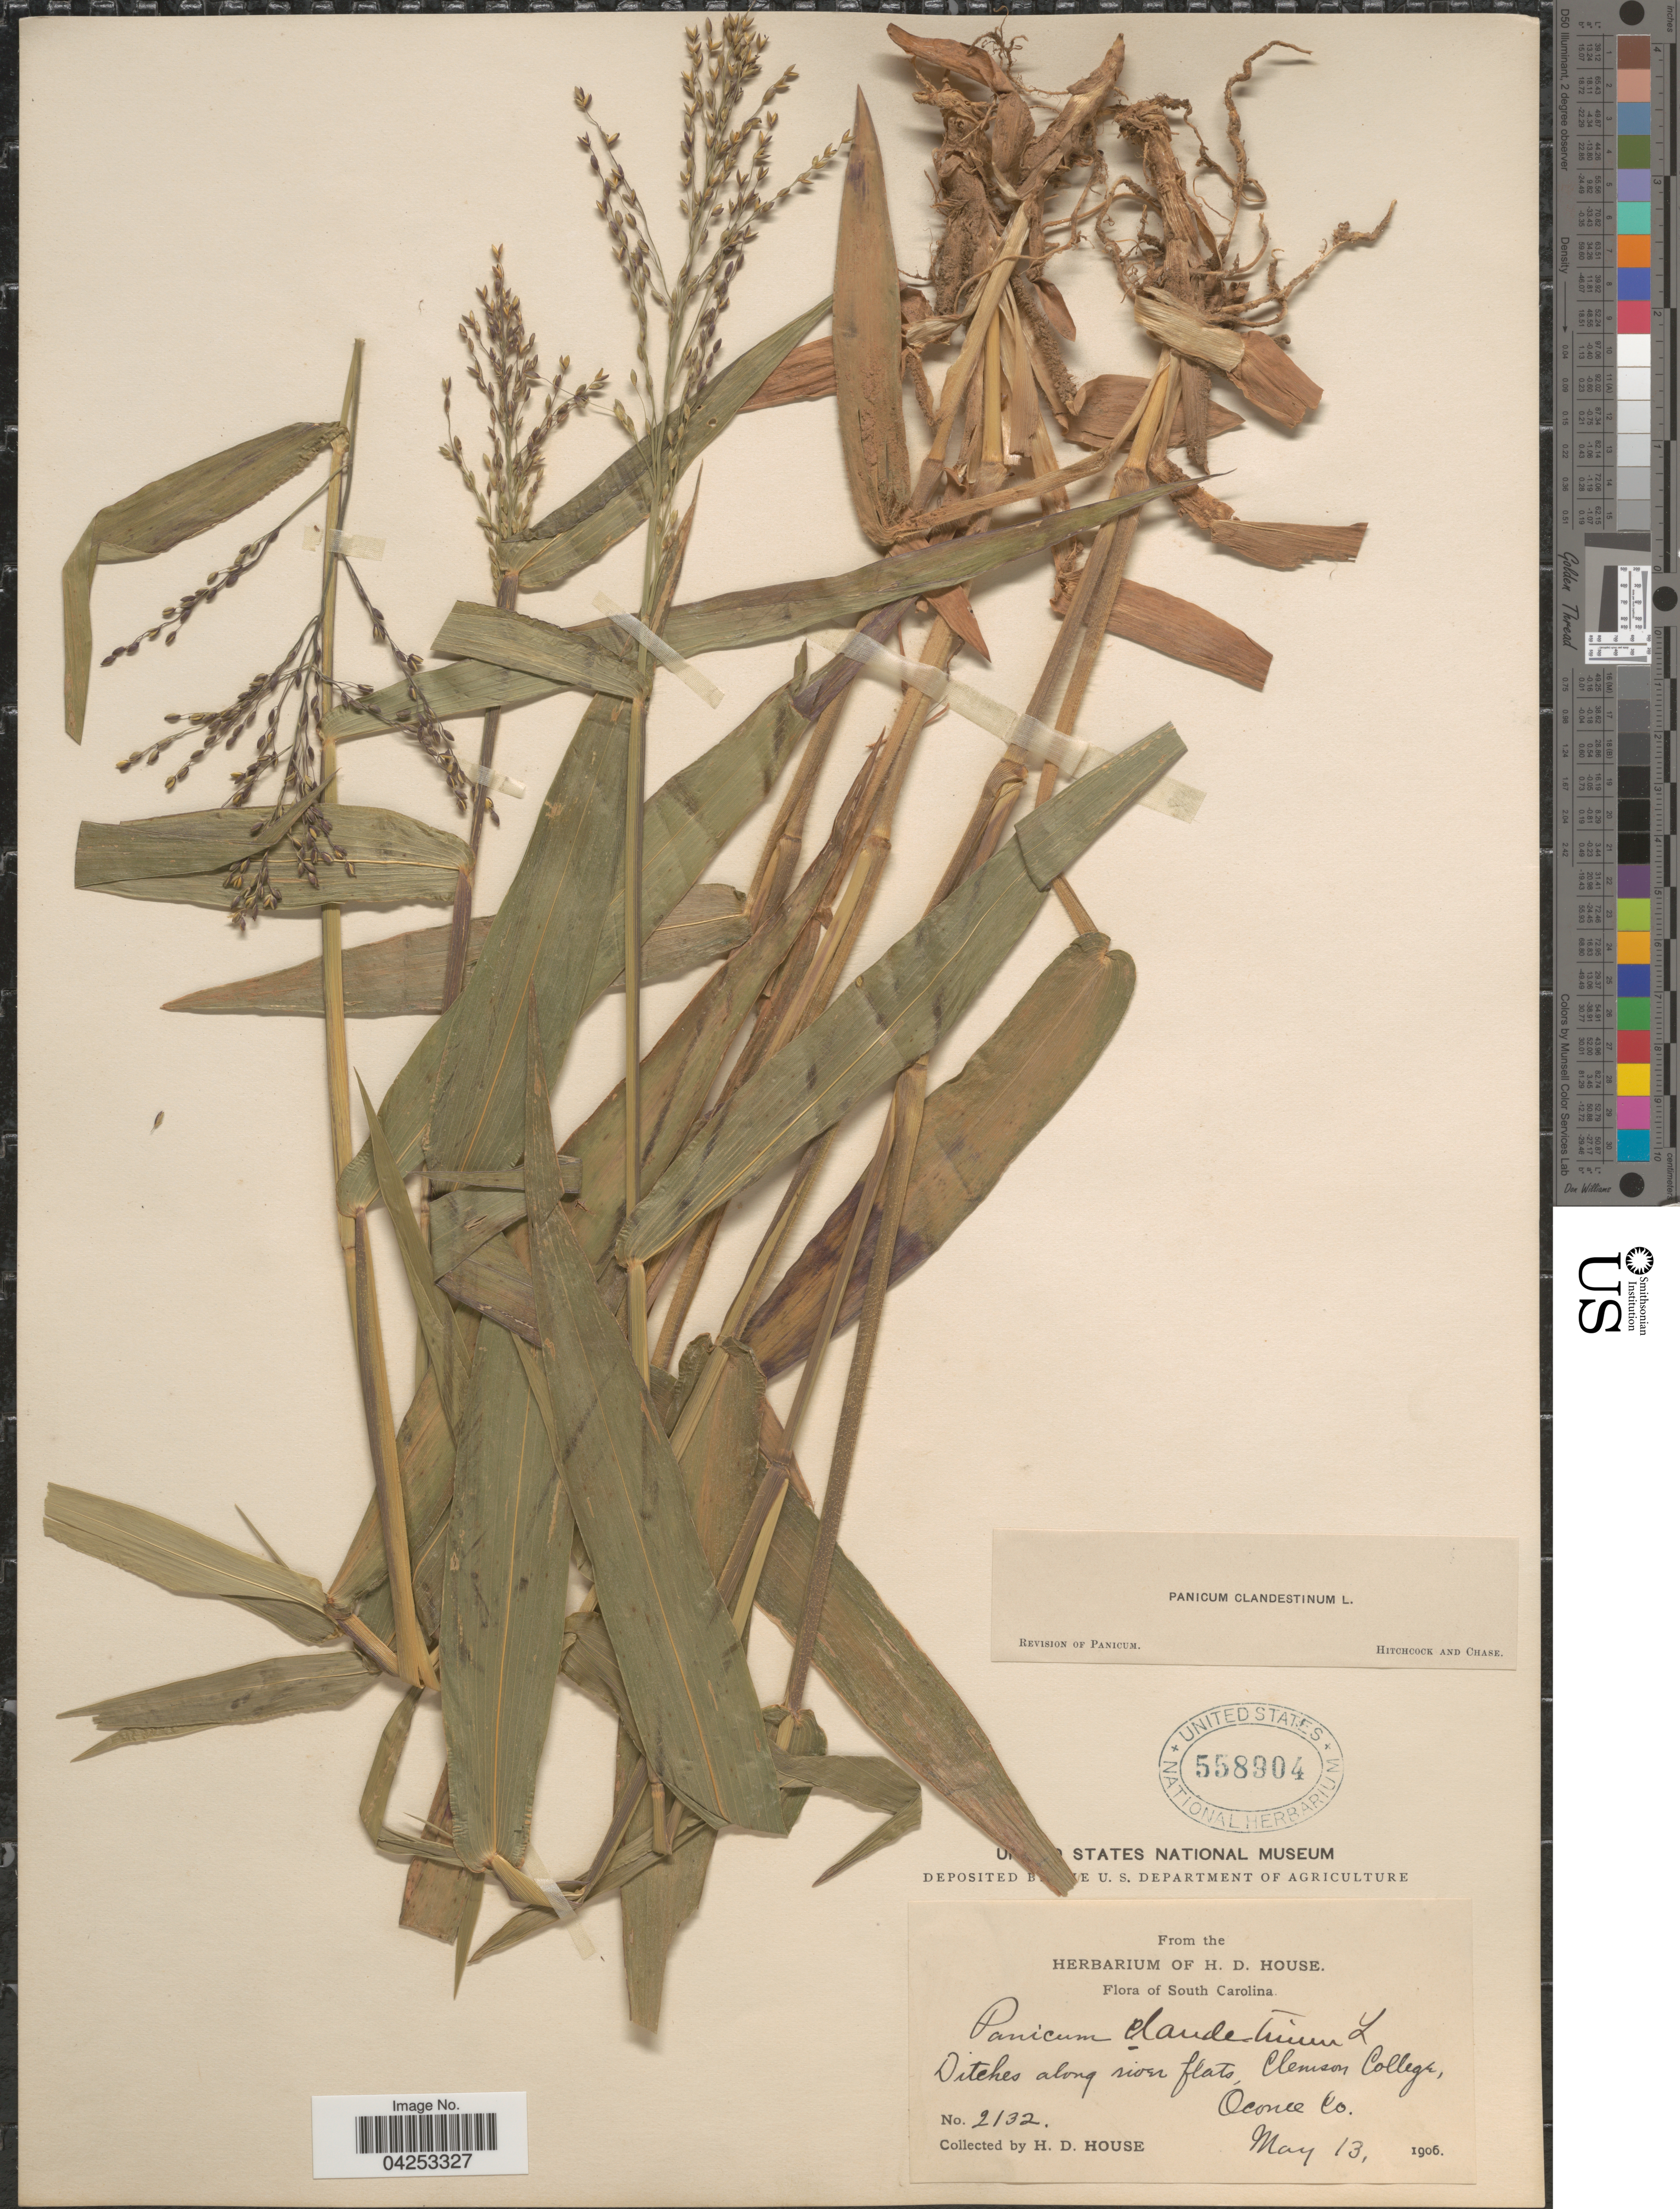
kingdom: Plantae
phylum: Tracheophyta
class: Liliopsida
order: Poales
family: Poaceae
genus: Dichanthelium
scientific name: Dichanthelium clandestinum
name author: (L.) Gould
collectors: H. D. House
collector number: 2132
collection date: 1906-05-13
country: United States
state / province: South Carolina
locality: Ditches along river flats, Clemson College, Oconee Co.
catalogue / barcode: US 558904